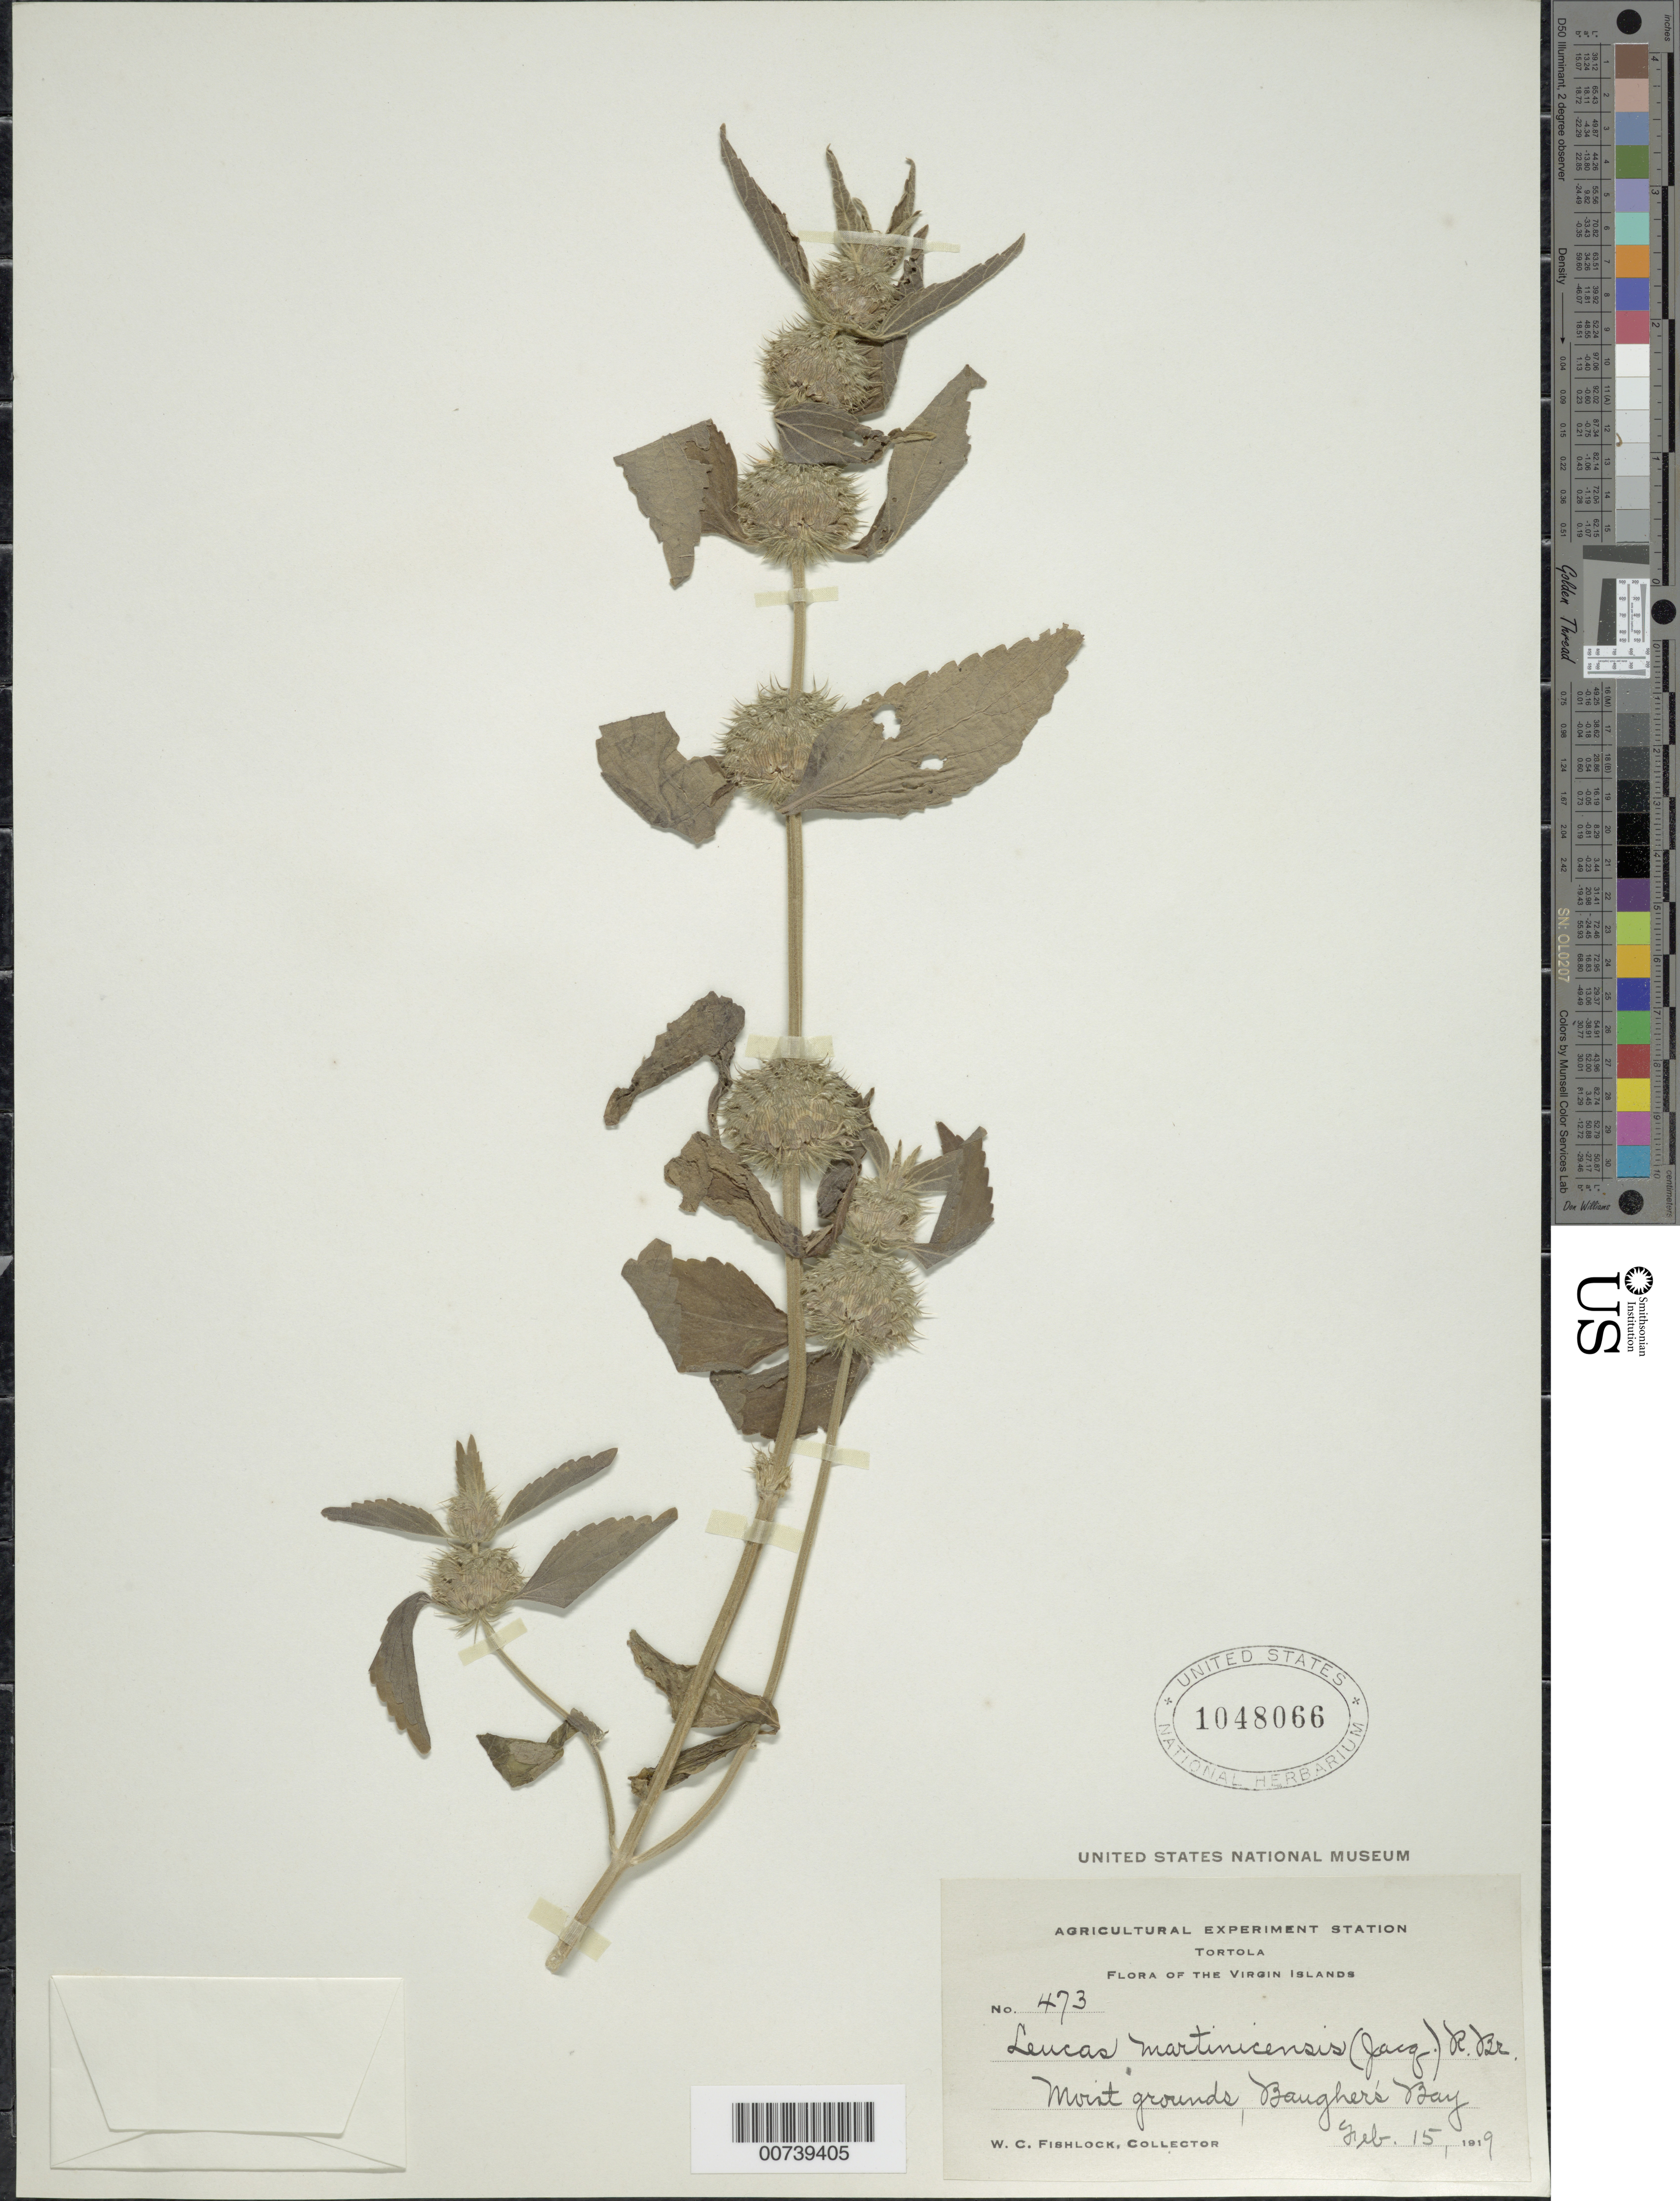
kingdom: Plantae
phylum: Tracheophyta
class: Magnoliopsida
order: Lamiales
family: Lamiaceae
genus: Leucas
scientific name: Leucas martinicensis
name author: (Jacq.) R. Br.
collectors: W. Fishlock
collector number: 473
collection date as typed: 15 Feb 1919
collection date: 1919-02-15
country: British Virgin Islands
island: Tortola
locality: Baugher's Bay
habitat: Moist grounds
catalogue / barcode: US 1048066